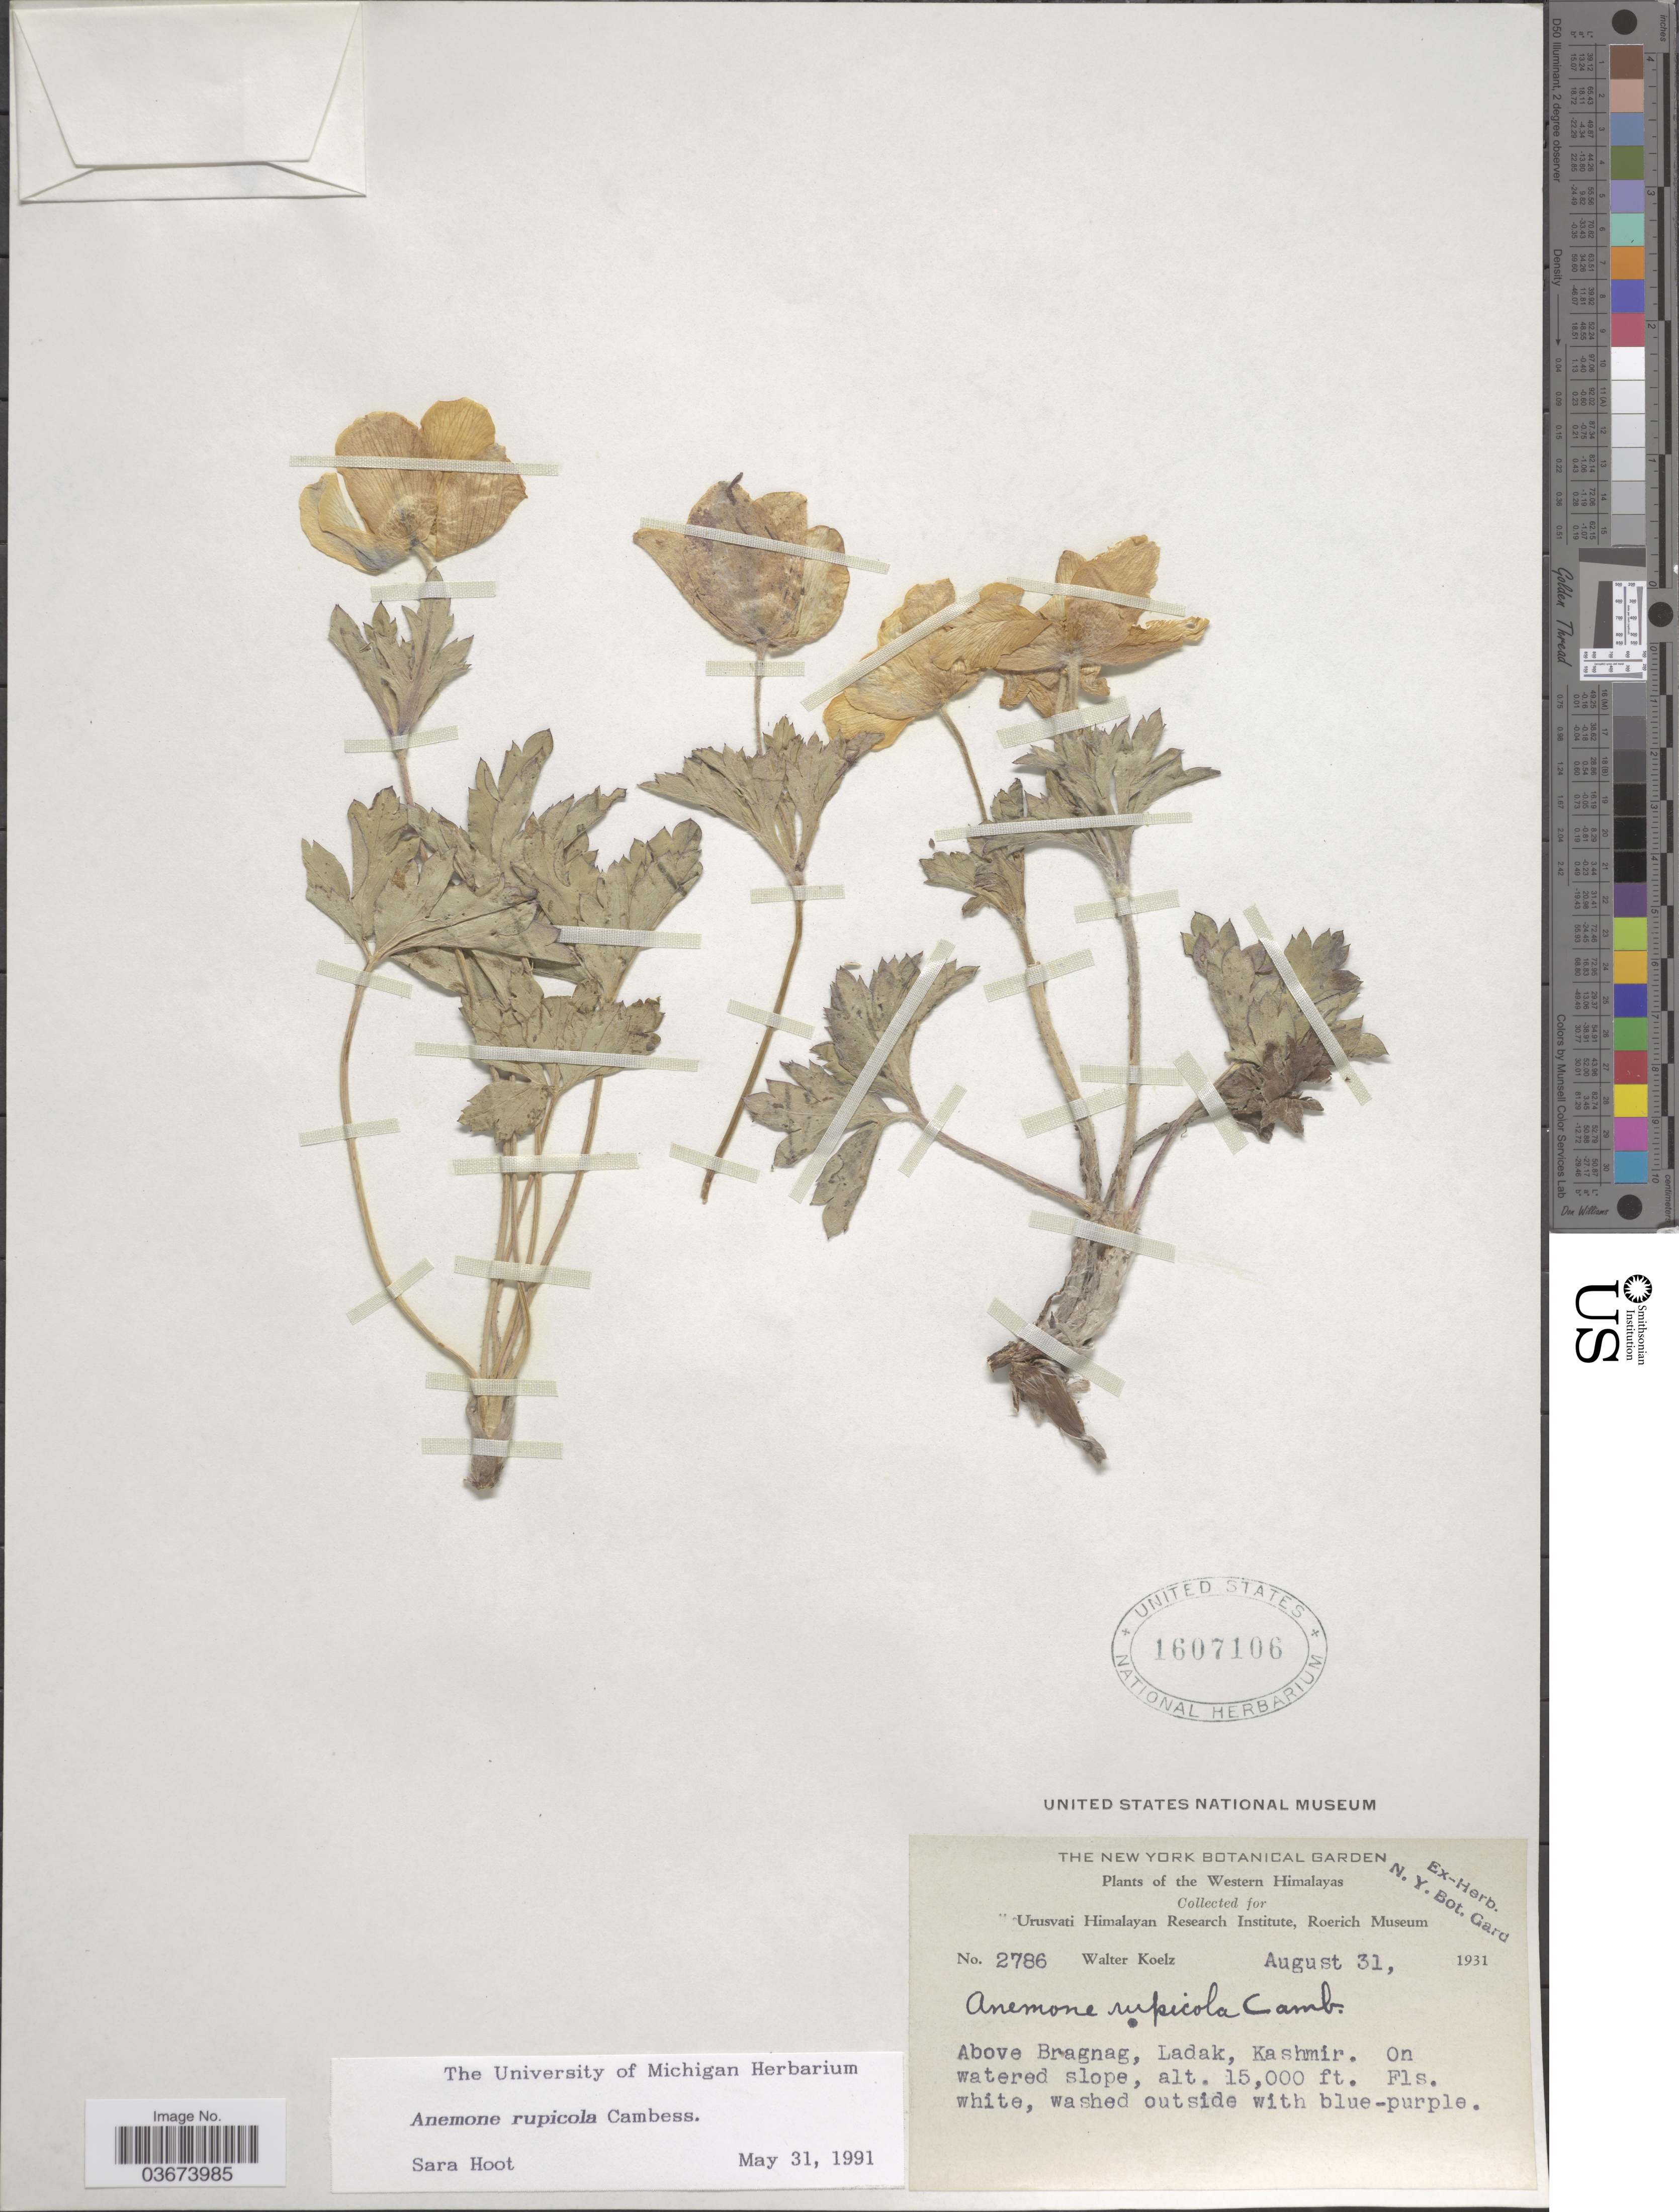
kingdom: Plantae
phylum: Tracheophyta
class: Magnoliopsida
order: Ranunculales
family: Ranunculaceae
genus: Anemone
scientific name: Anemone rupicola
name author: Cambess.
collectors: W. N. Koelz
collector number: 2786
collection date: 1931-08-31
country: India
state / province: Ladakh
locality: Western Himalayas. Above Bragnag, Ladak, Kashmir.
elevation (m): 4572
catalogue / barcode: US 1607106